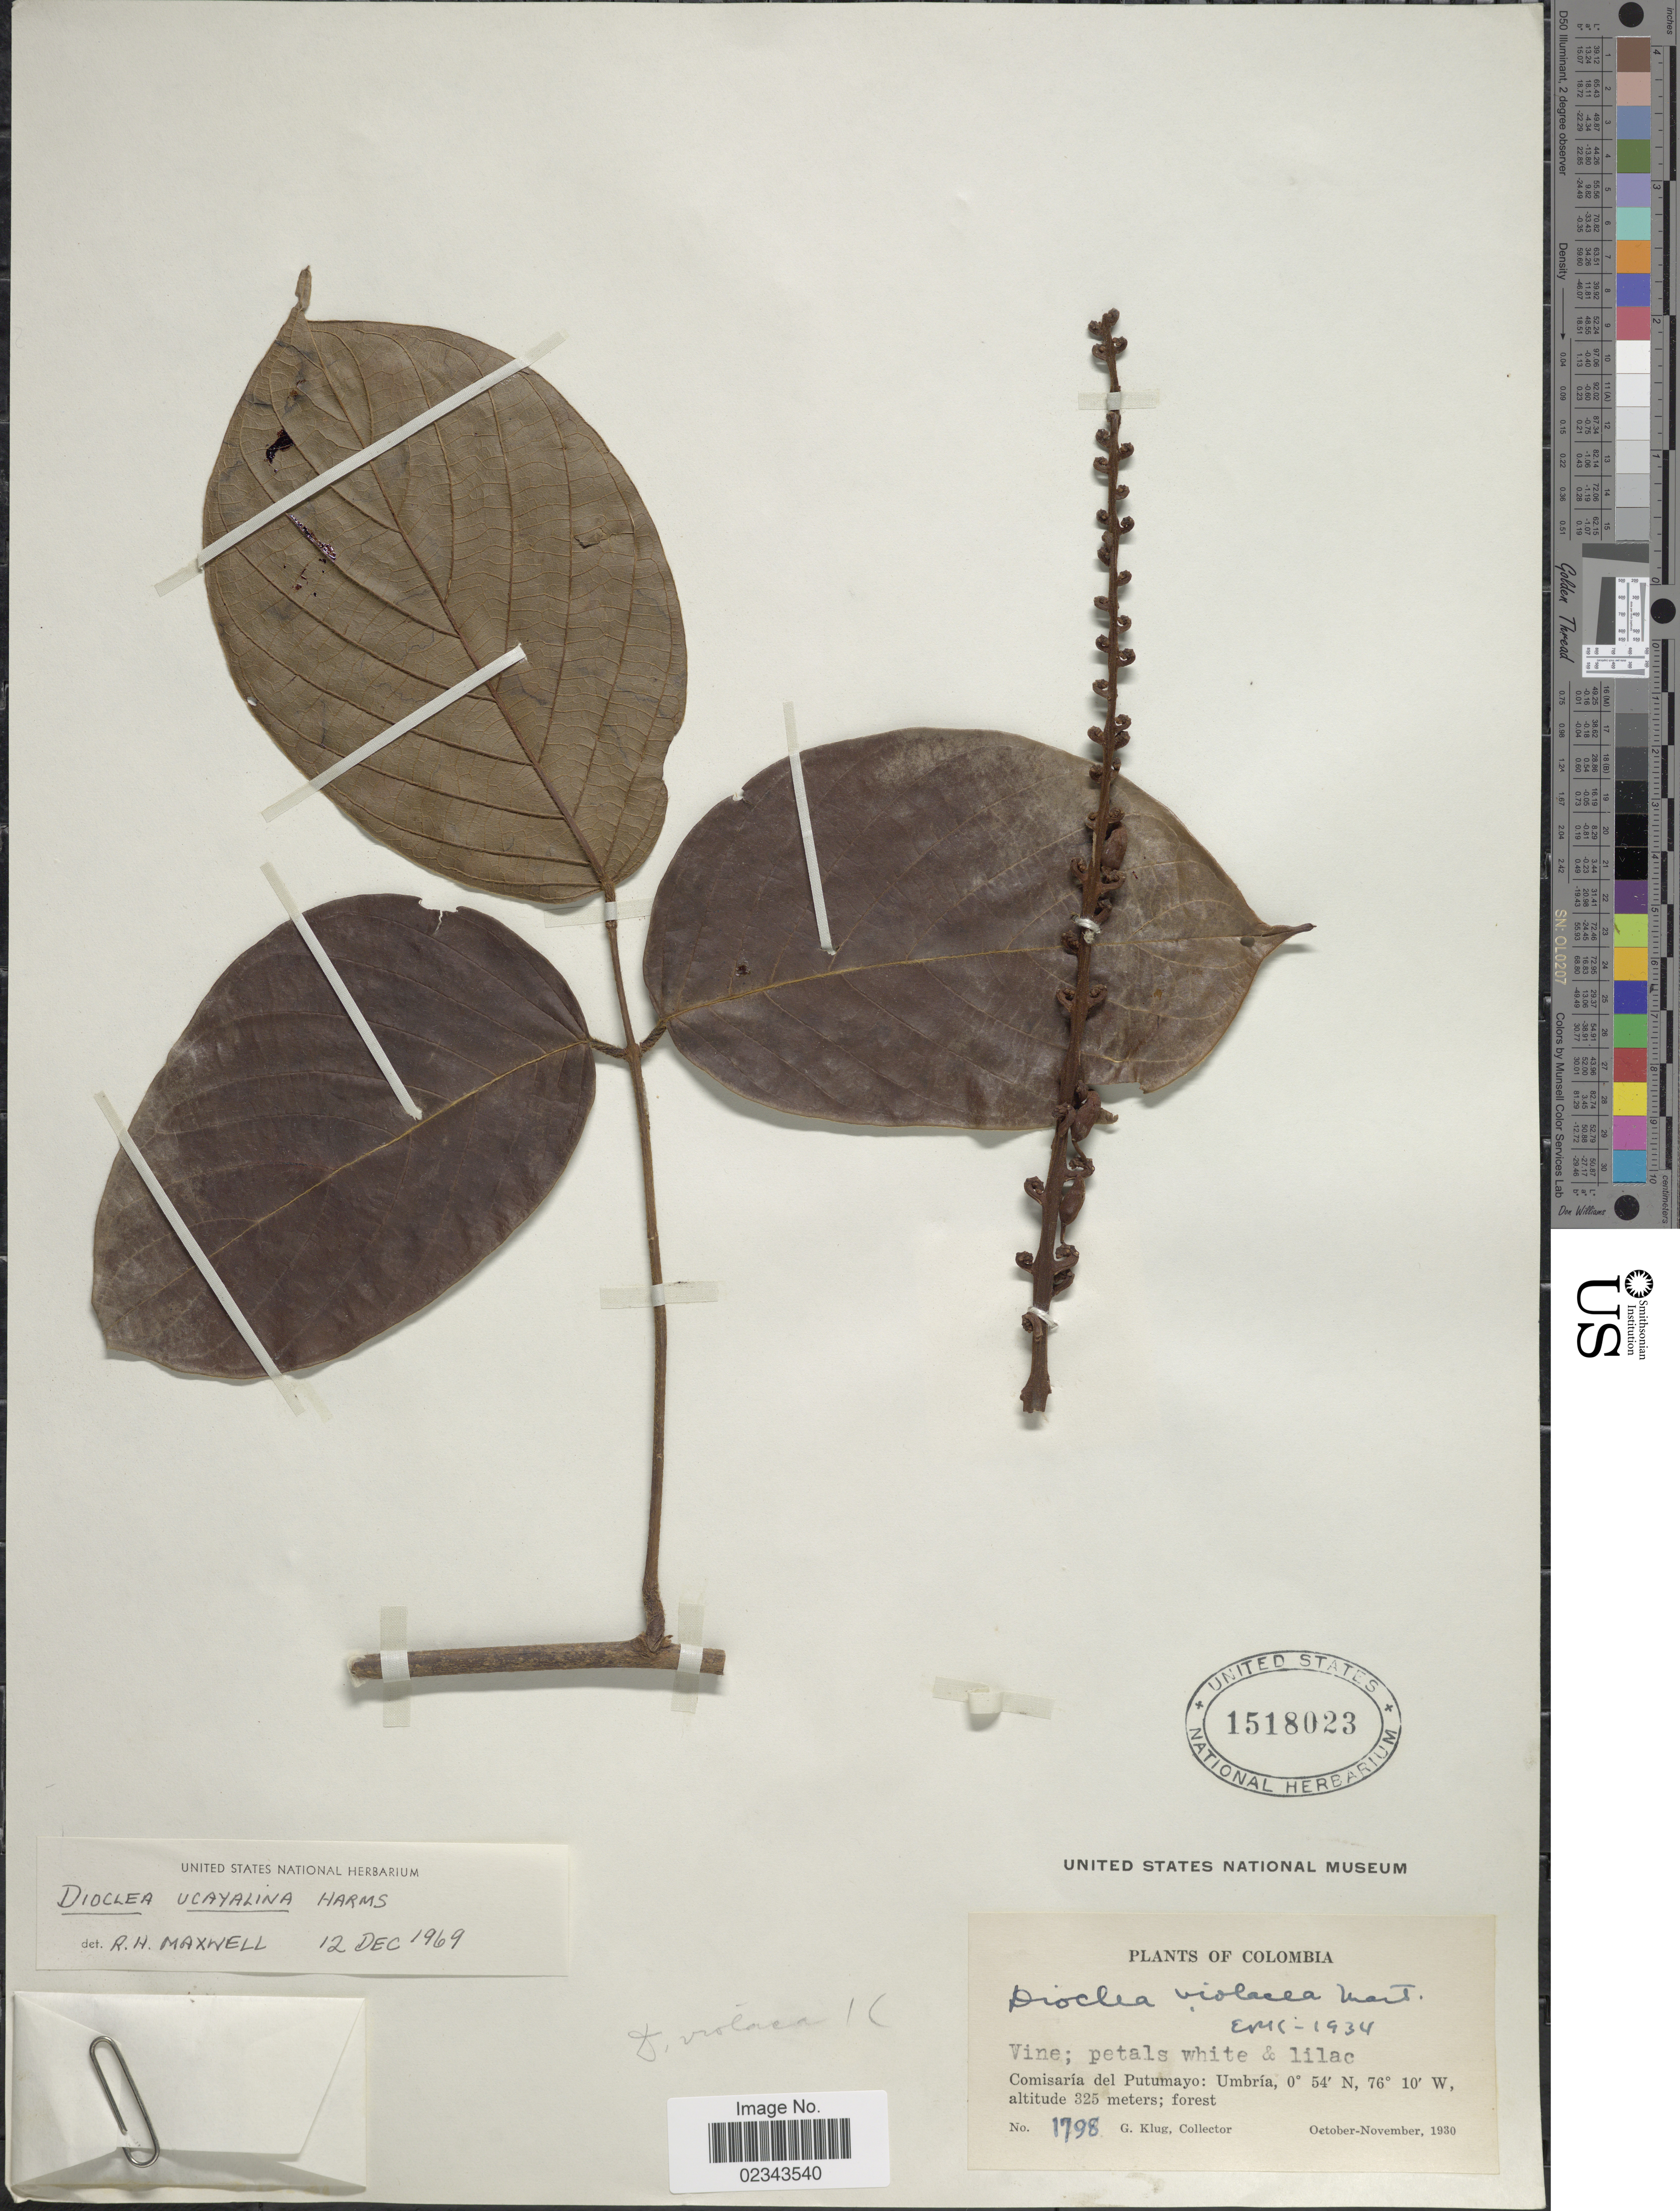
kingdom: Plantae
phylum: Tracheophyta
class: Magnoliopsida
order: Fabales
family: Fabaceae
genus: Macropsychanthus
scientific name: Macropsychanthus ucayalinus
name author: (Harms) L.P. Queiroz & Snak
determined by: Strong, Mark T., (BOT), Smithsonian Institution - National Museum of Natural History (UNITED STATES)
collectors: G. Klug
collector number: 1798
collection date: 1930-10/1930-11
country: Colombia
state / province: Putumayo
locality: Comisaria del Putumayo: Umbria.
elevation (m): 325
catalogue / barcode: US 1518023